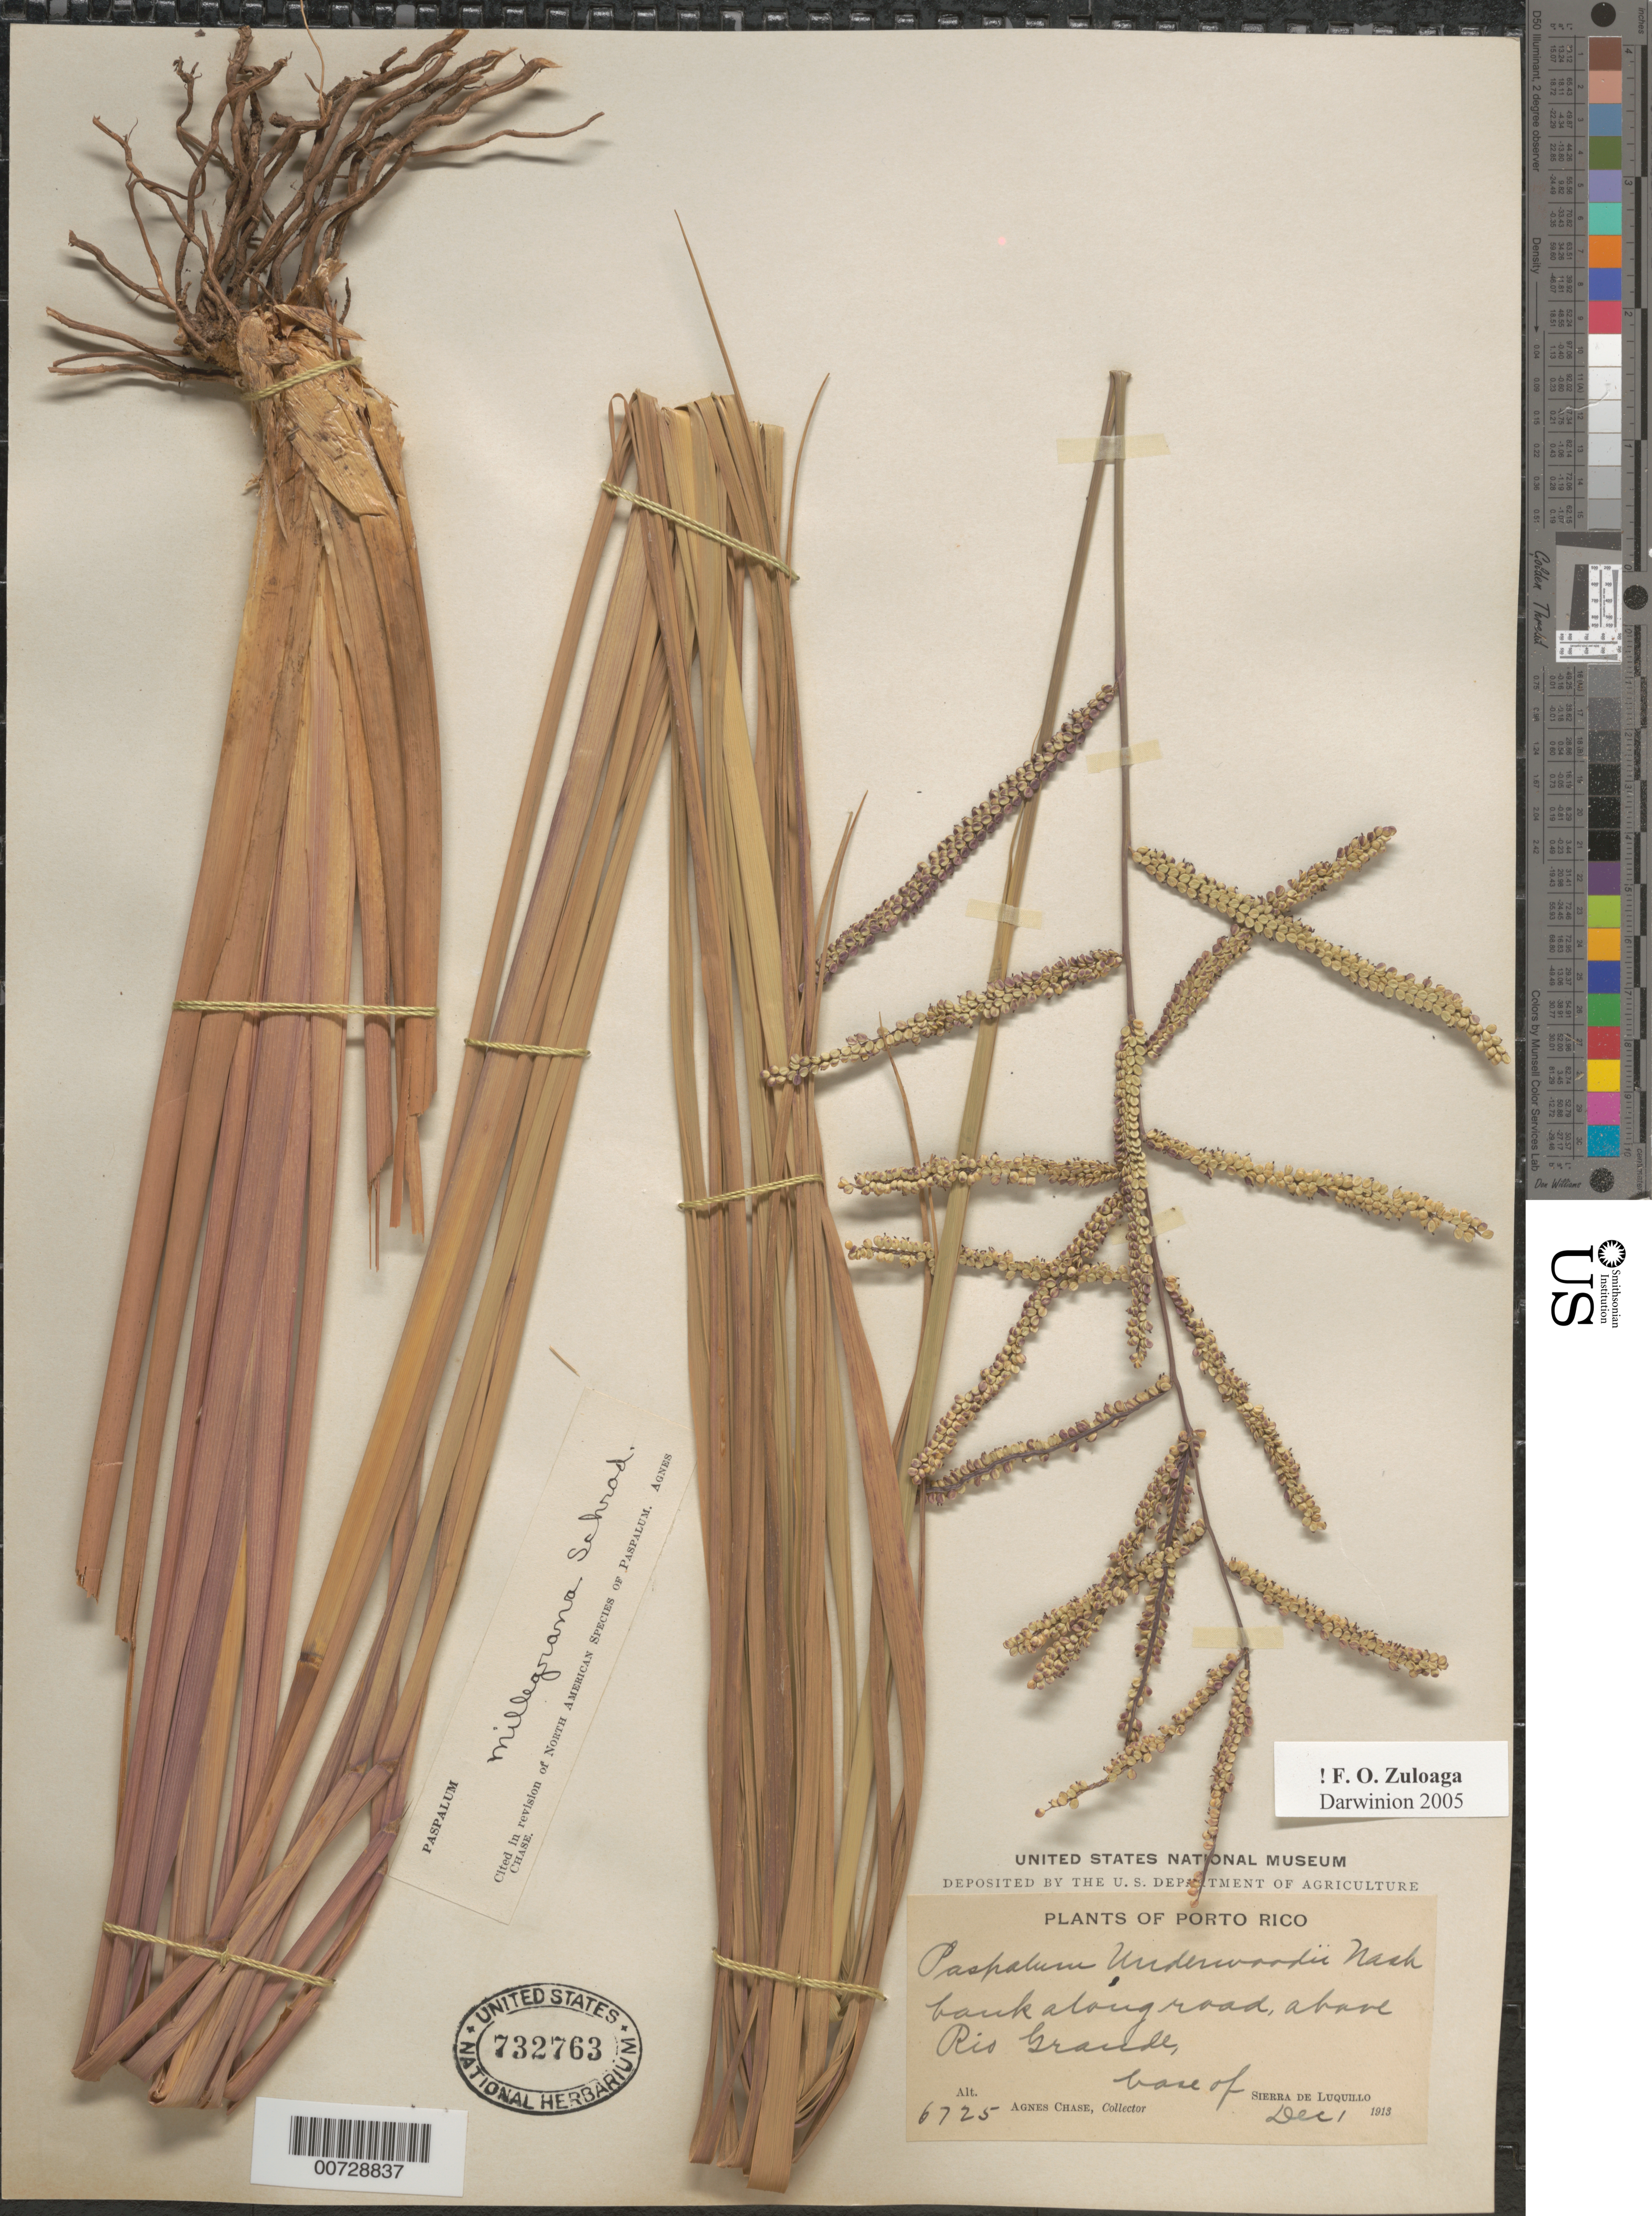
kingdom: Plantae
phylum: Tracheophyta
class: Liliopsida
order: Poales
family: Poaceae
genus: Paspalum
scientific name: Paspalum millegrana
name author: Schrad.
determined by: Chase, [M.] Agnes, (US)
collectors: A. Chase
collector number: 6725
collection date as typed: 01 Dec 1913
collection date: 1913-12-01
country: Puerto Rico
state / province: Luquillo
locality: Sierra de Luquillo, Rio Grande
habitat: Bank along road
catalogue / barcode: US 732763